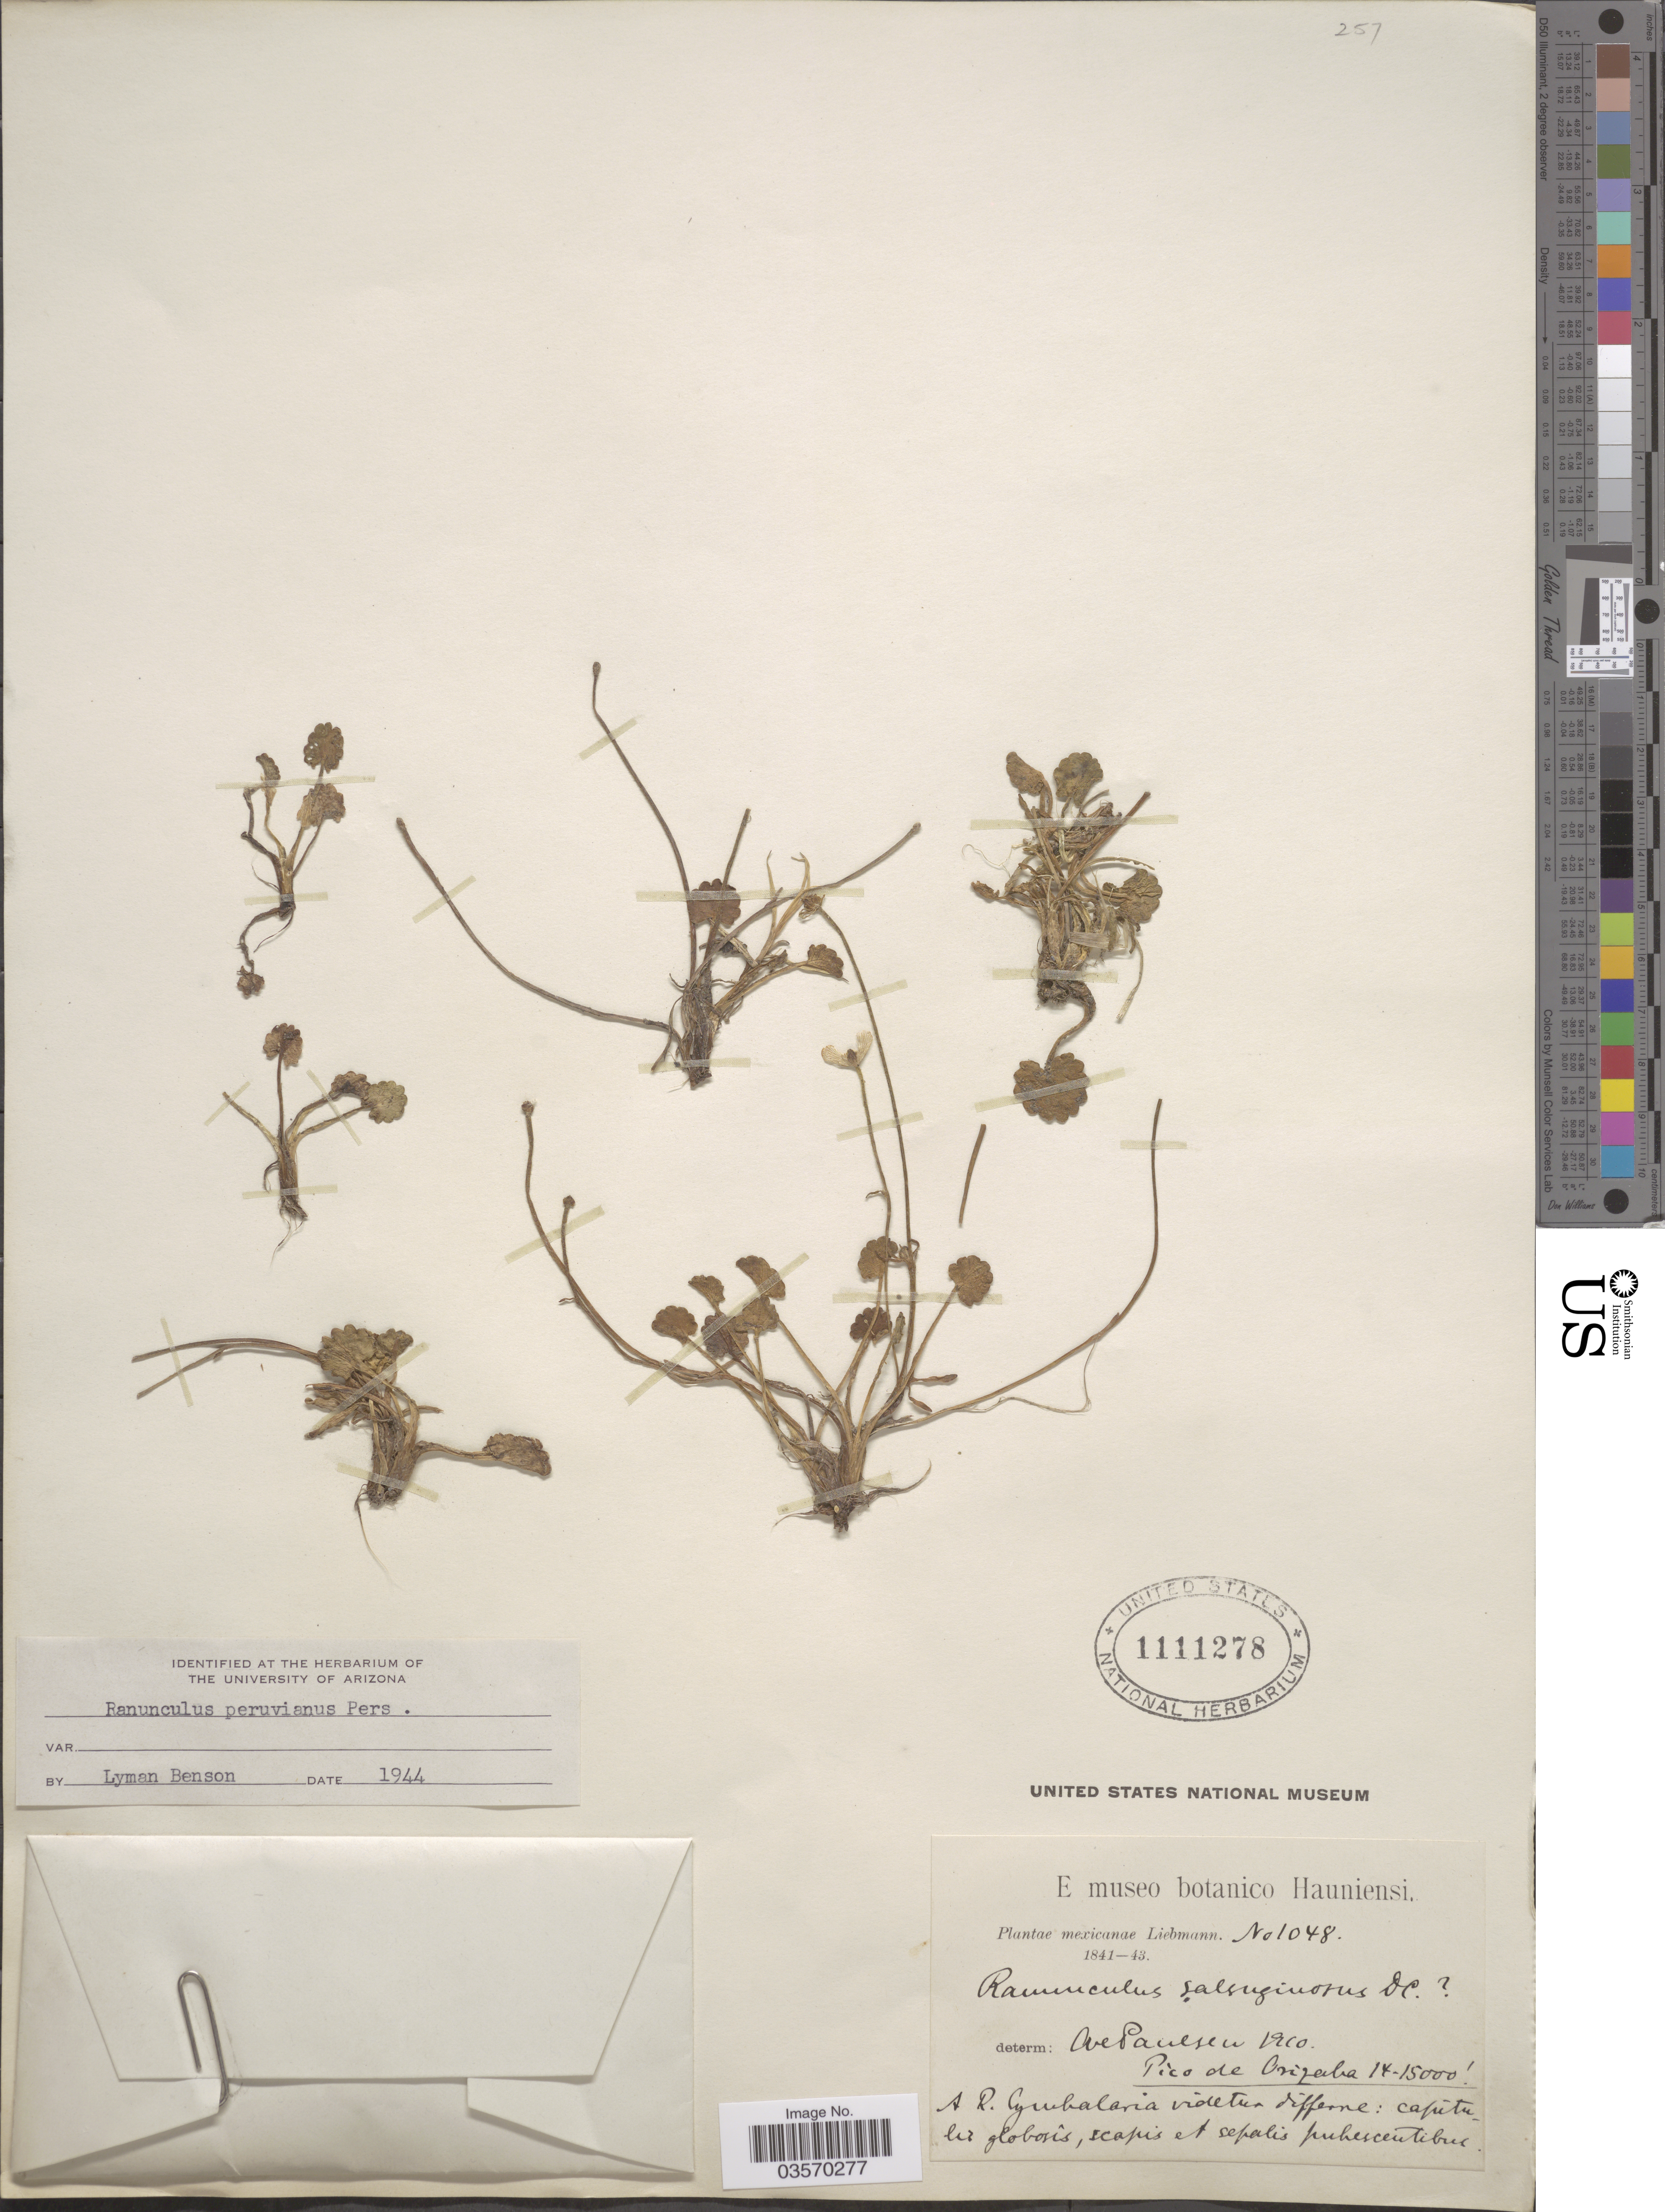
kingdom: Plantae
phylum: Tracheophyta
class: Magnoliopsida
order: Ranunculales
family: Ranunculaceae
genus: Ranunculus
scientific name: Ranunculus peruvianus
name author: Pers.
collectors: Liebmann, --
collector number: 1048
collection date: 1841/1843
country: Mexico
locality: Pico de Orizaba.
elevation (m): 4267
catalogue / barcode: US 1111278